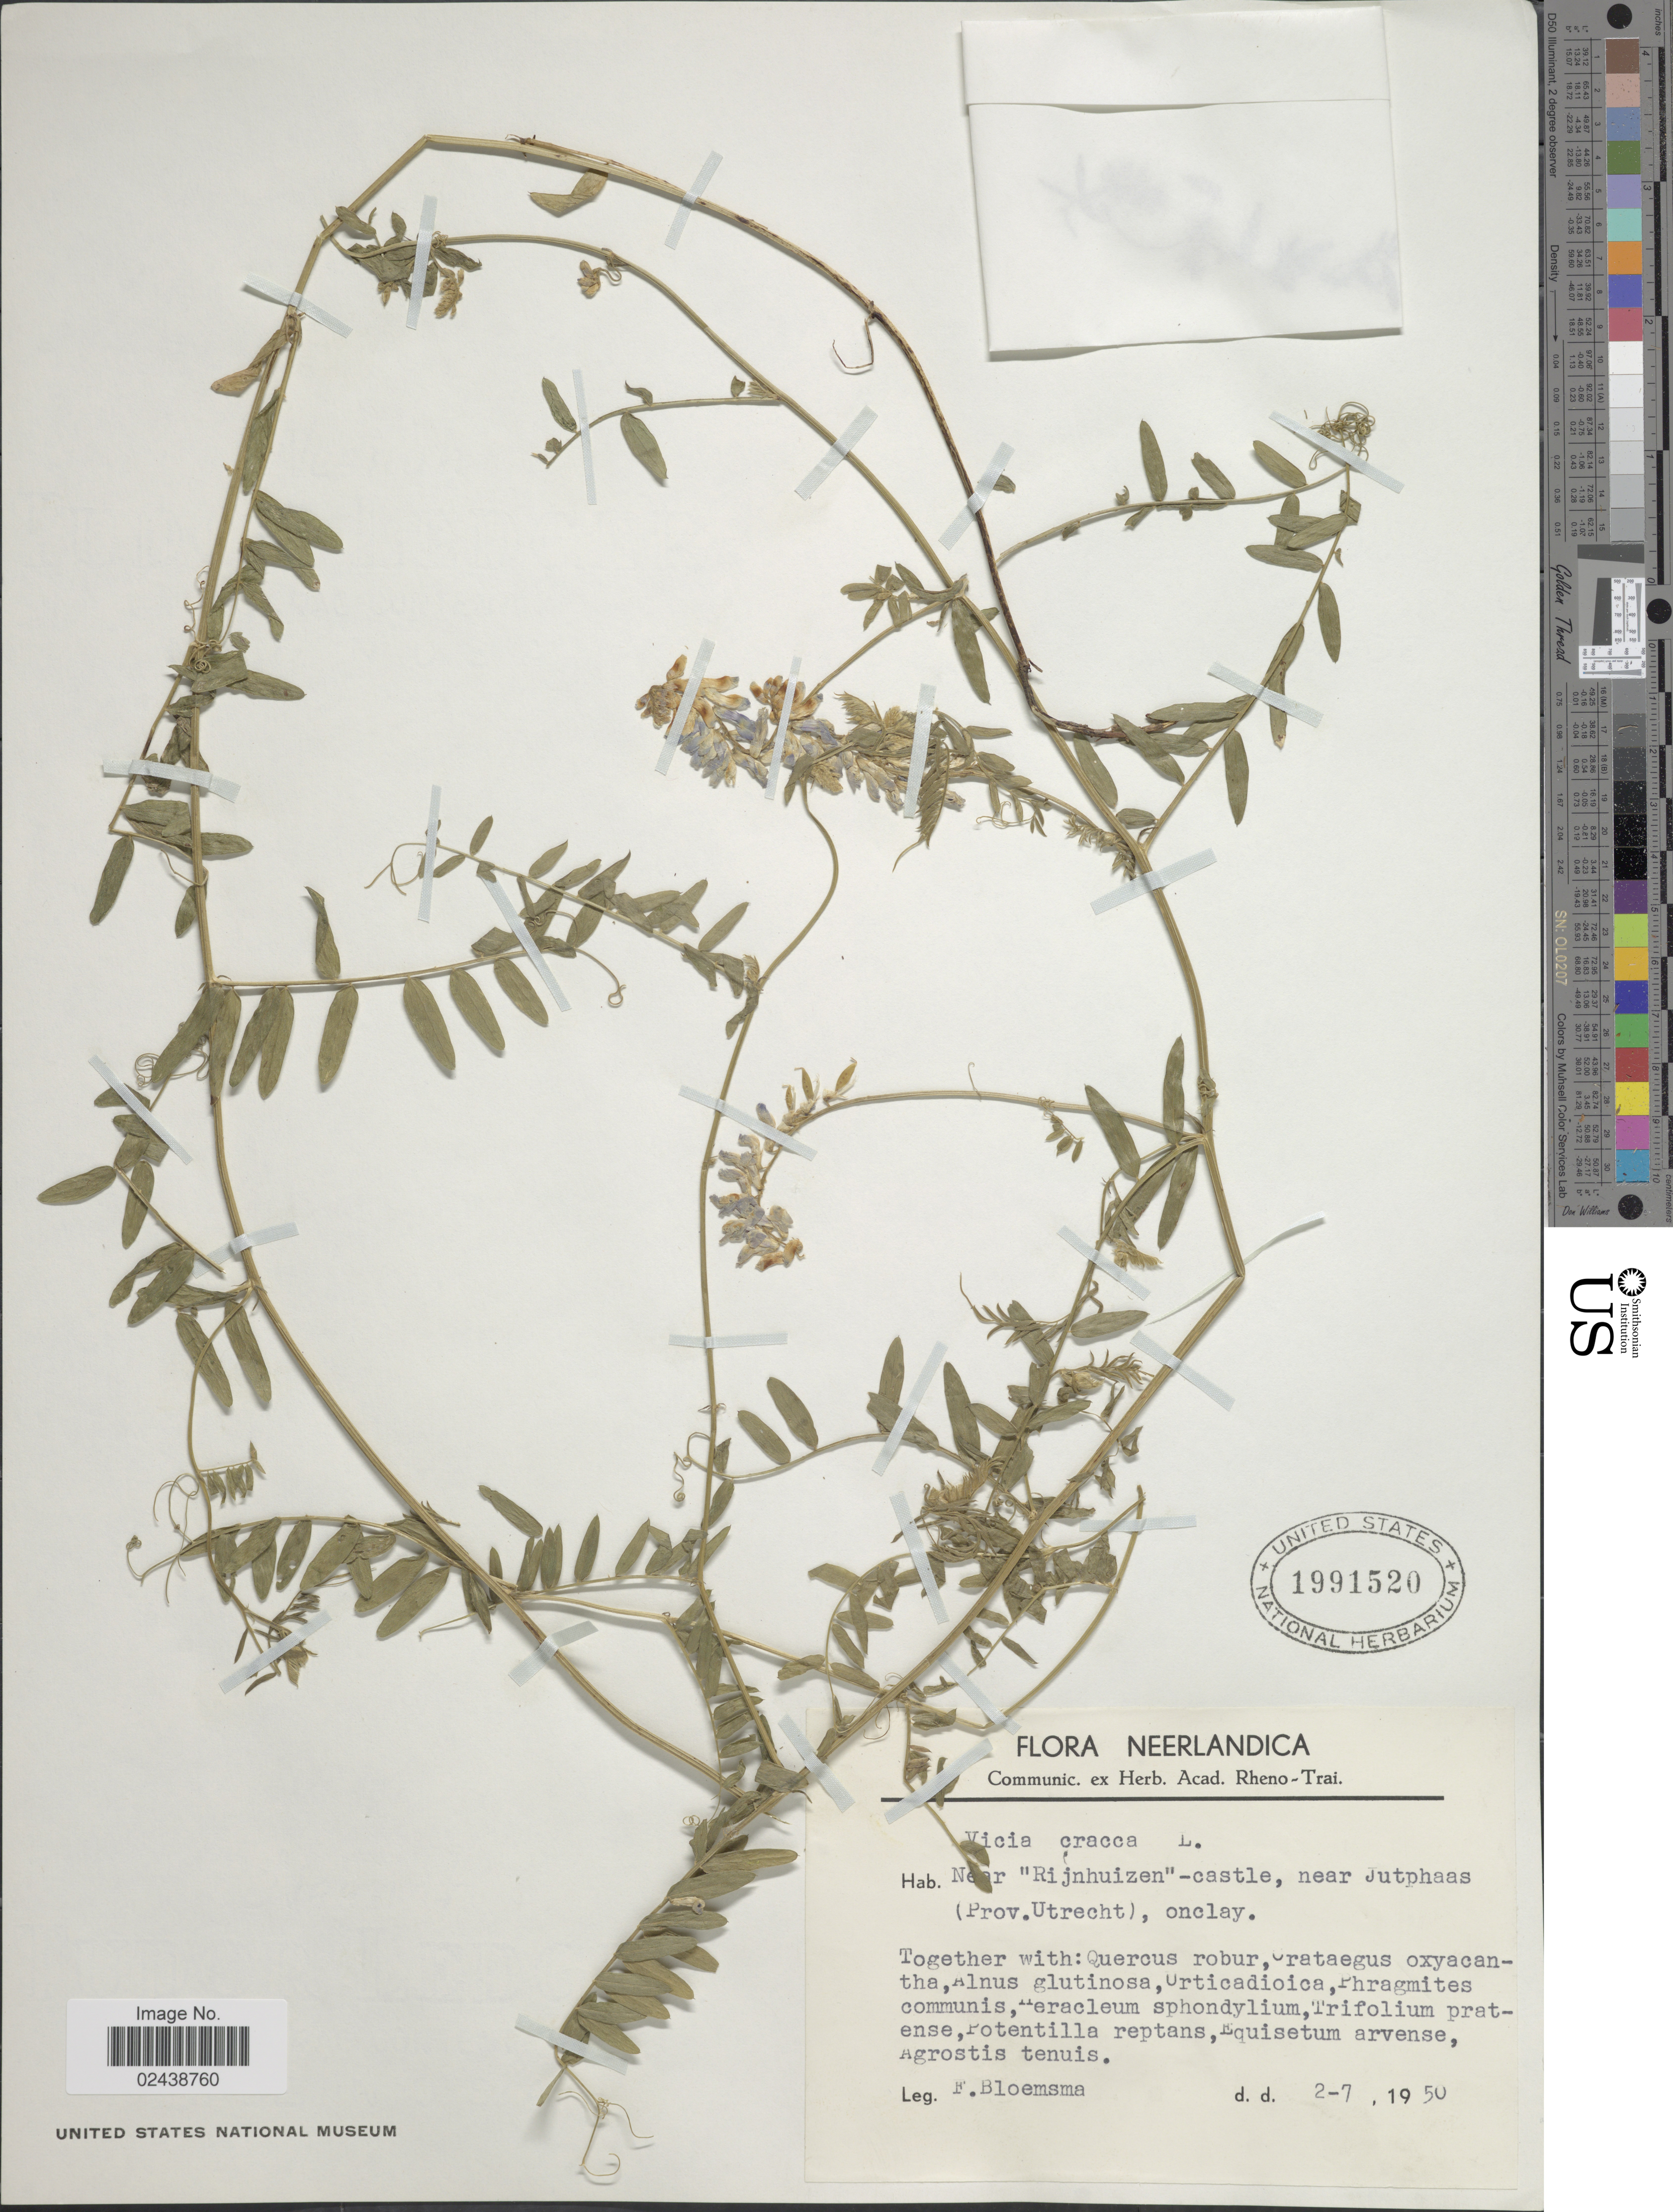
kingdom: Plantae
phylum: Tracheophyta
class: Magnoliopsida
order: Fabales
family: Fabaceae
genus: Vicia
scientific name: Vicia cracca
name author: L.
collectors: F. Bloemsma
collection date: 1950-07-02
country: Netherlands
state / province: Utrecht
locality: Near "Rijnhuizen"-castle, near Jutphaas (prov. Utrecht), onclay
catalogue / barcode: US 1991520